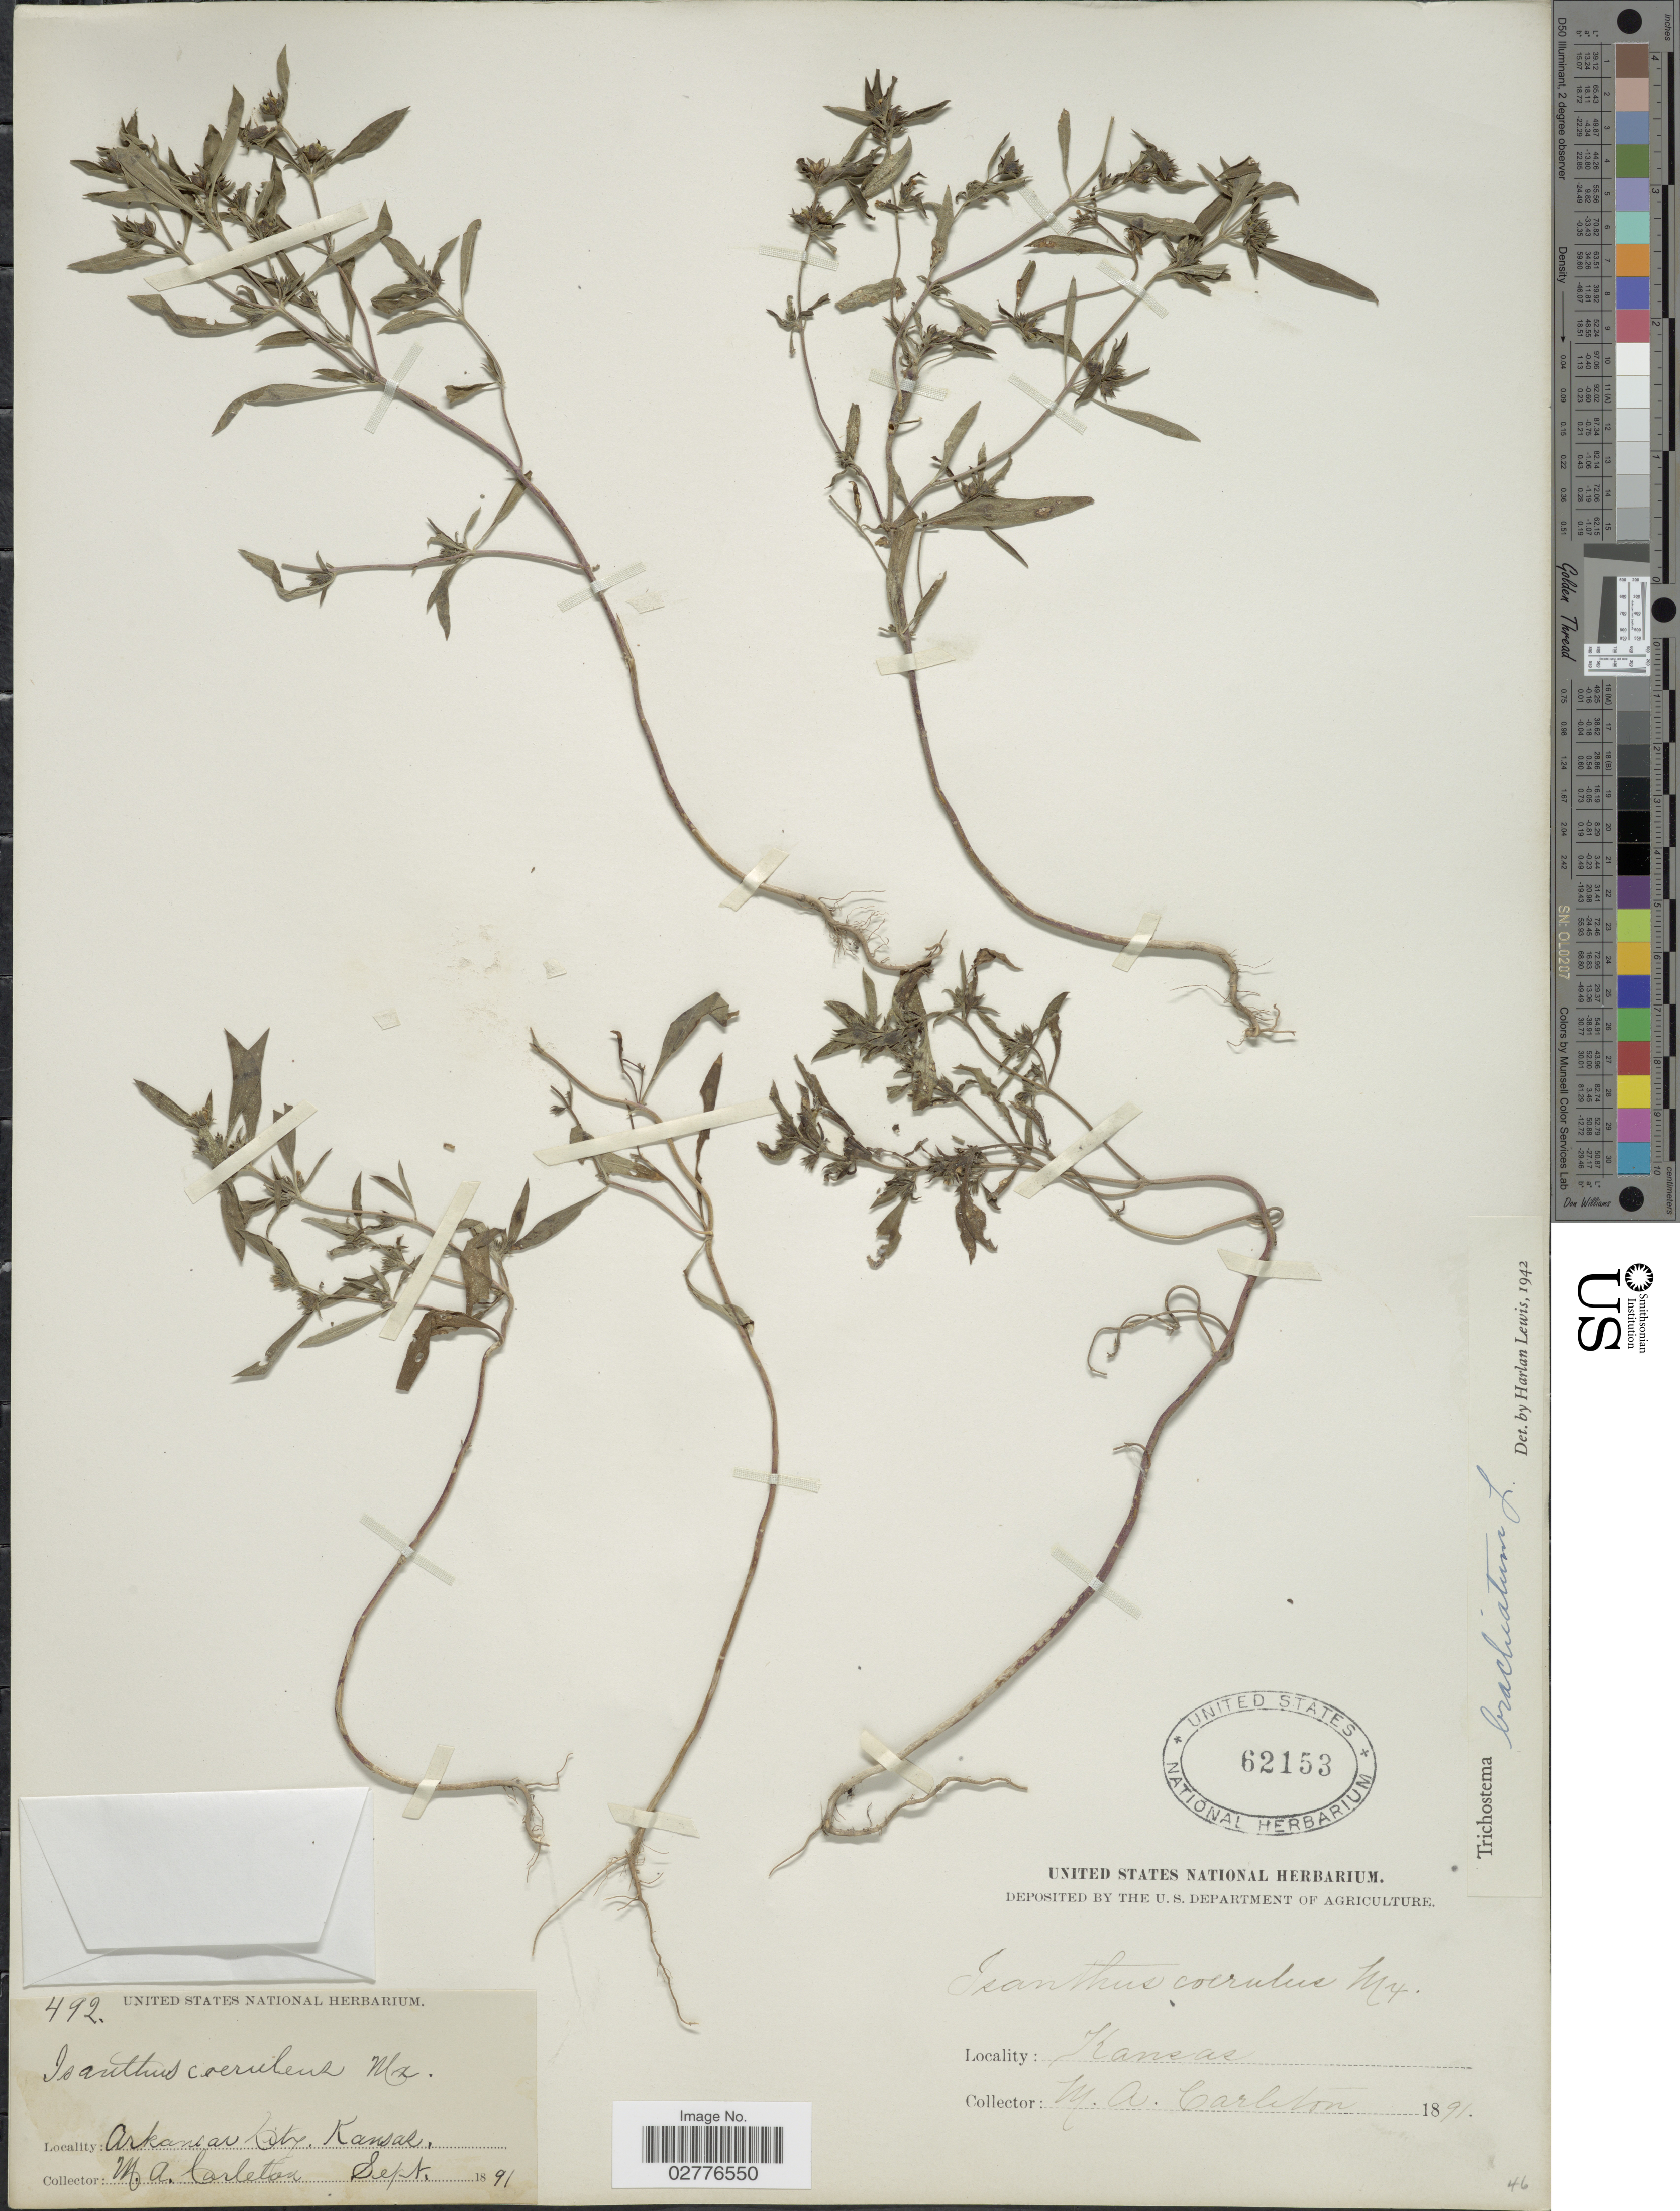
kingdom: Plantae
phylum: Tracheophyta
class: Magnoliopsida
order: Lamiales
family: Lamiaceae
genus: Trichostema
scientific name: Trichostema brachiatum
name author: L.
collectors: M. A. Carleton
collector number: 492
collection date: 1891-09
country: United States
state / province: Kansas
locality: Arkansas City.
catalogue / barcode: US 62153